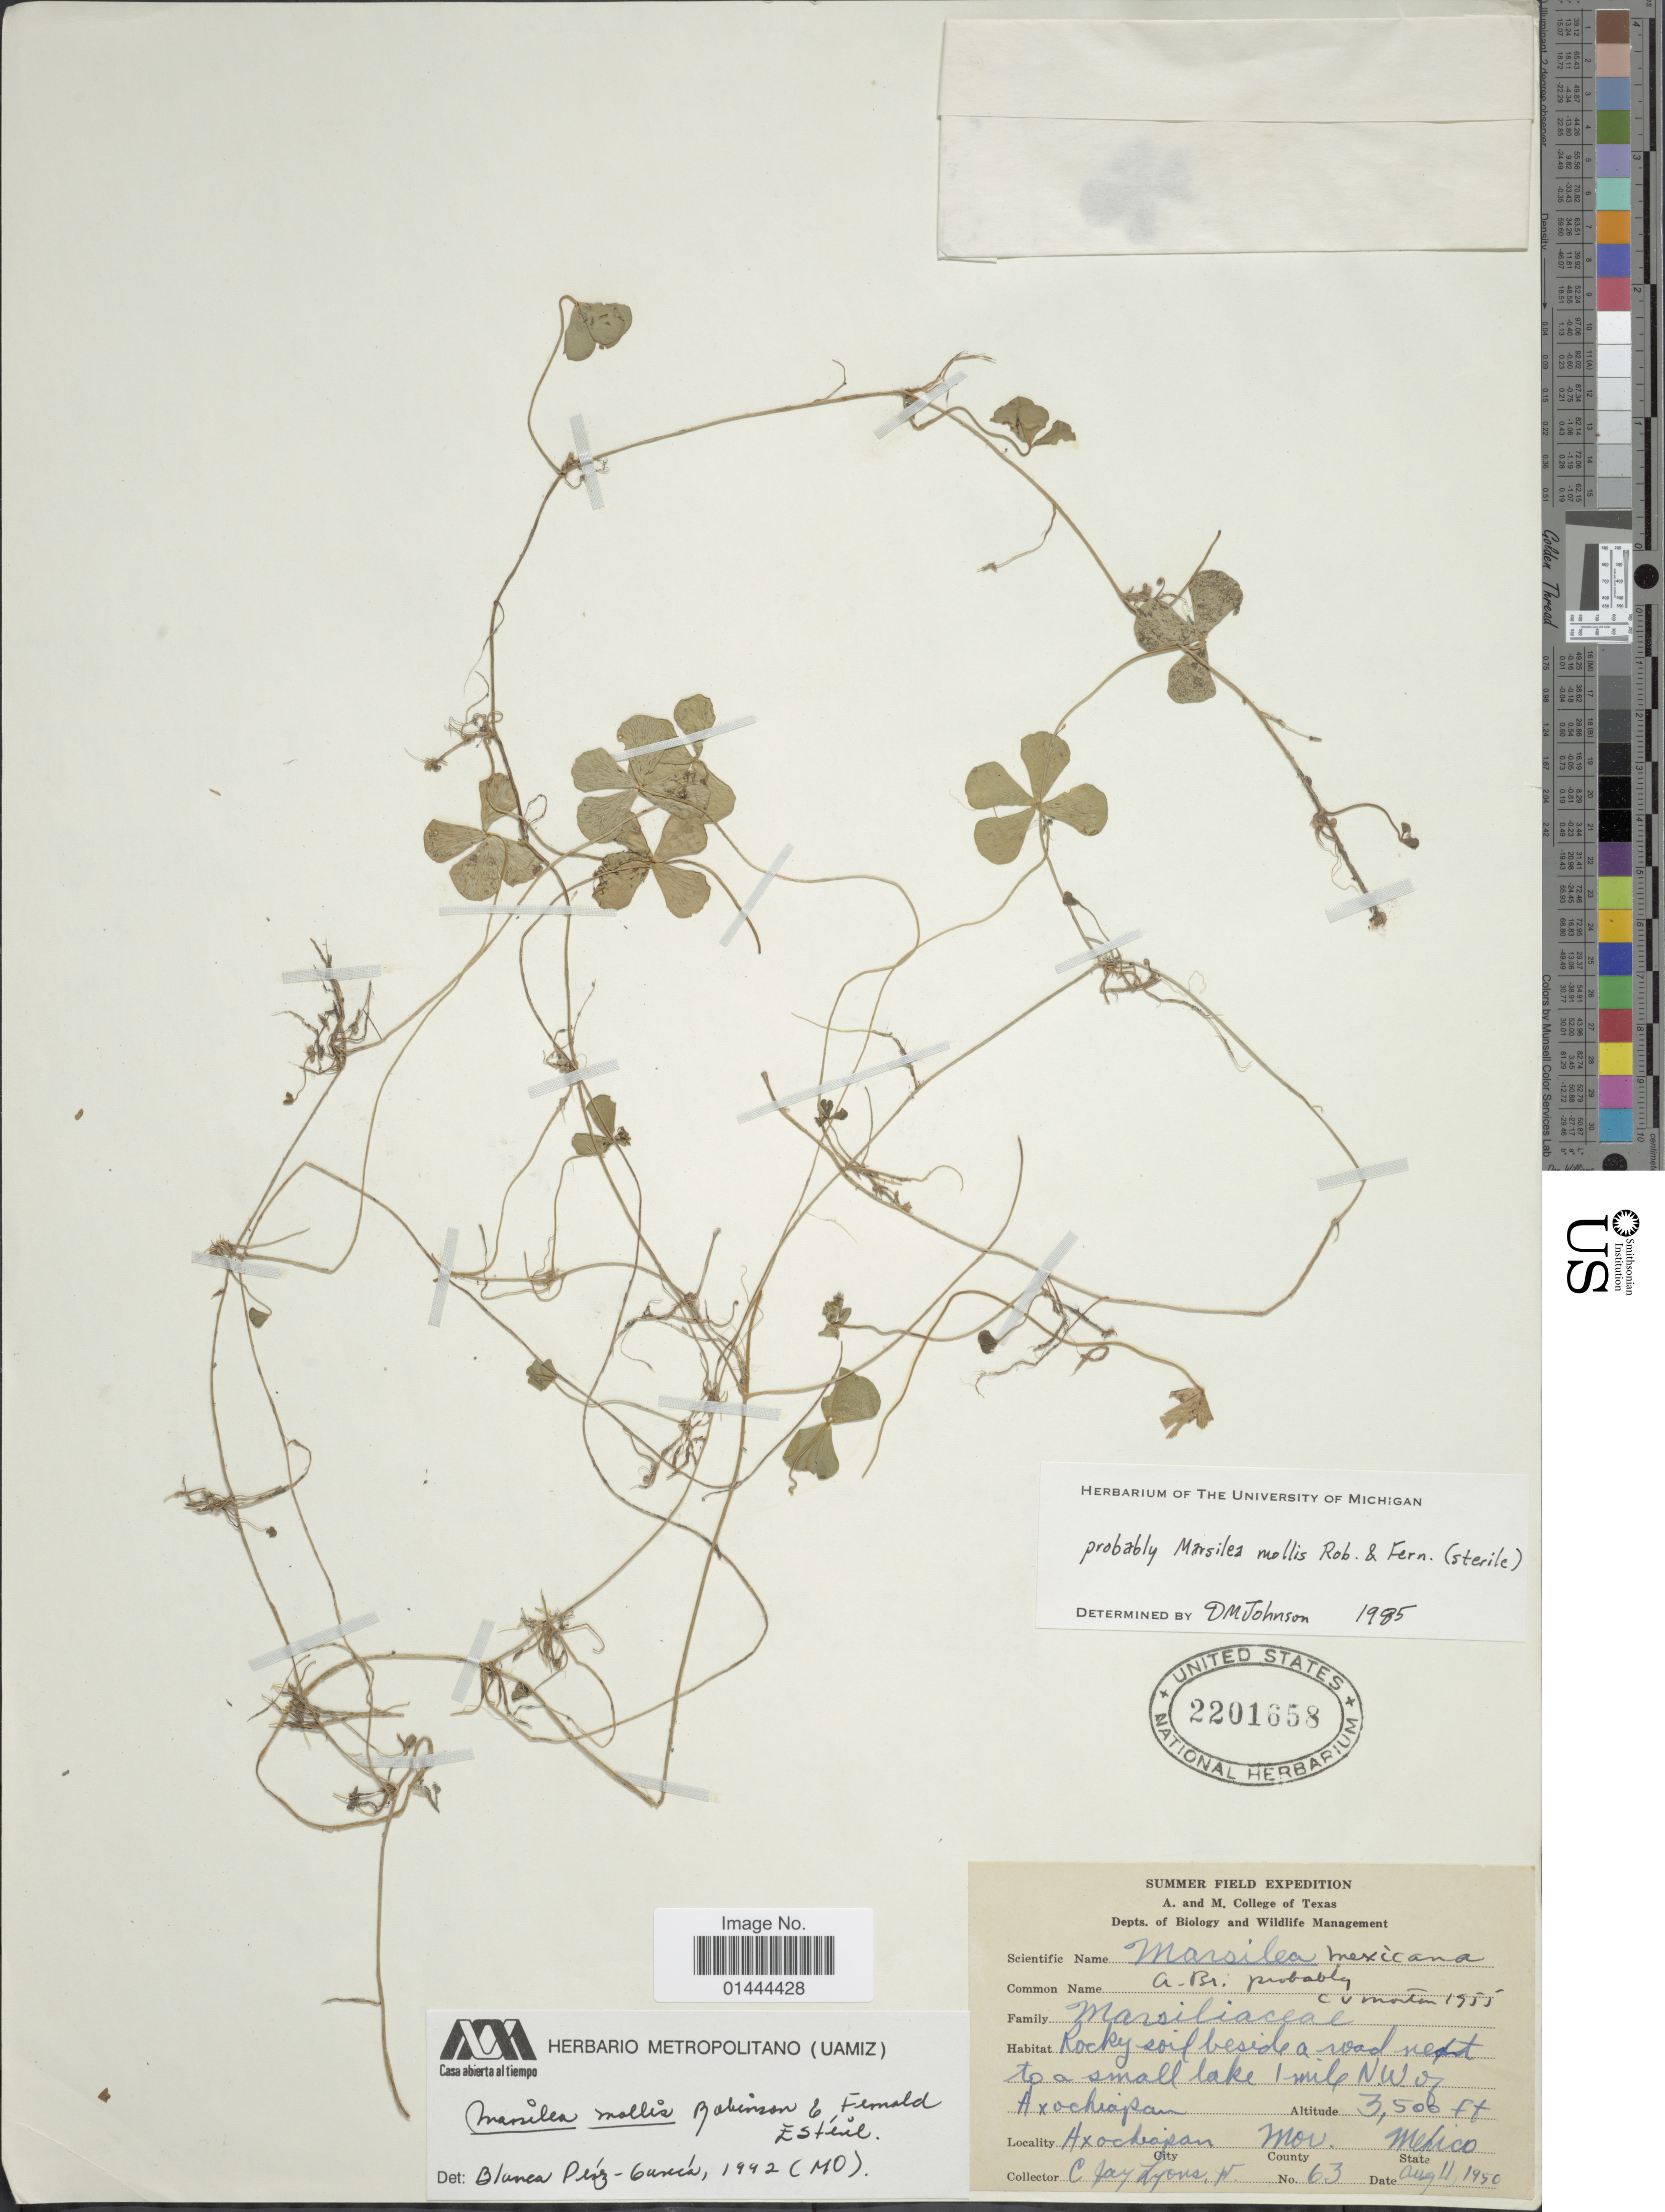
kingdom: Plantae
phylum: Tracheophyta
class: Polypodiopsida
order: Salviniales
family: Marsileaceae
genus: Marsilea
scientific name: Marsilea mollis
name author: B.L. Rob. & Fernald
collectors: C. Lyons Jr.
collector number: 63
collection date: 1950-08-11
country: Mexico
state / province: Morelos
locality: Summer field, next to a small lake 1 mile N.W. of Axochiapan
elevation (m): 1067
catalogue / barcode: US 2201658